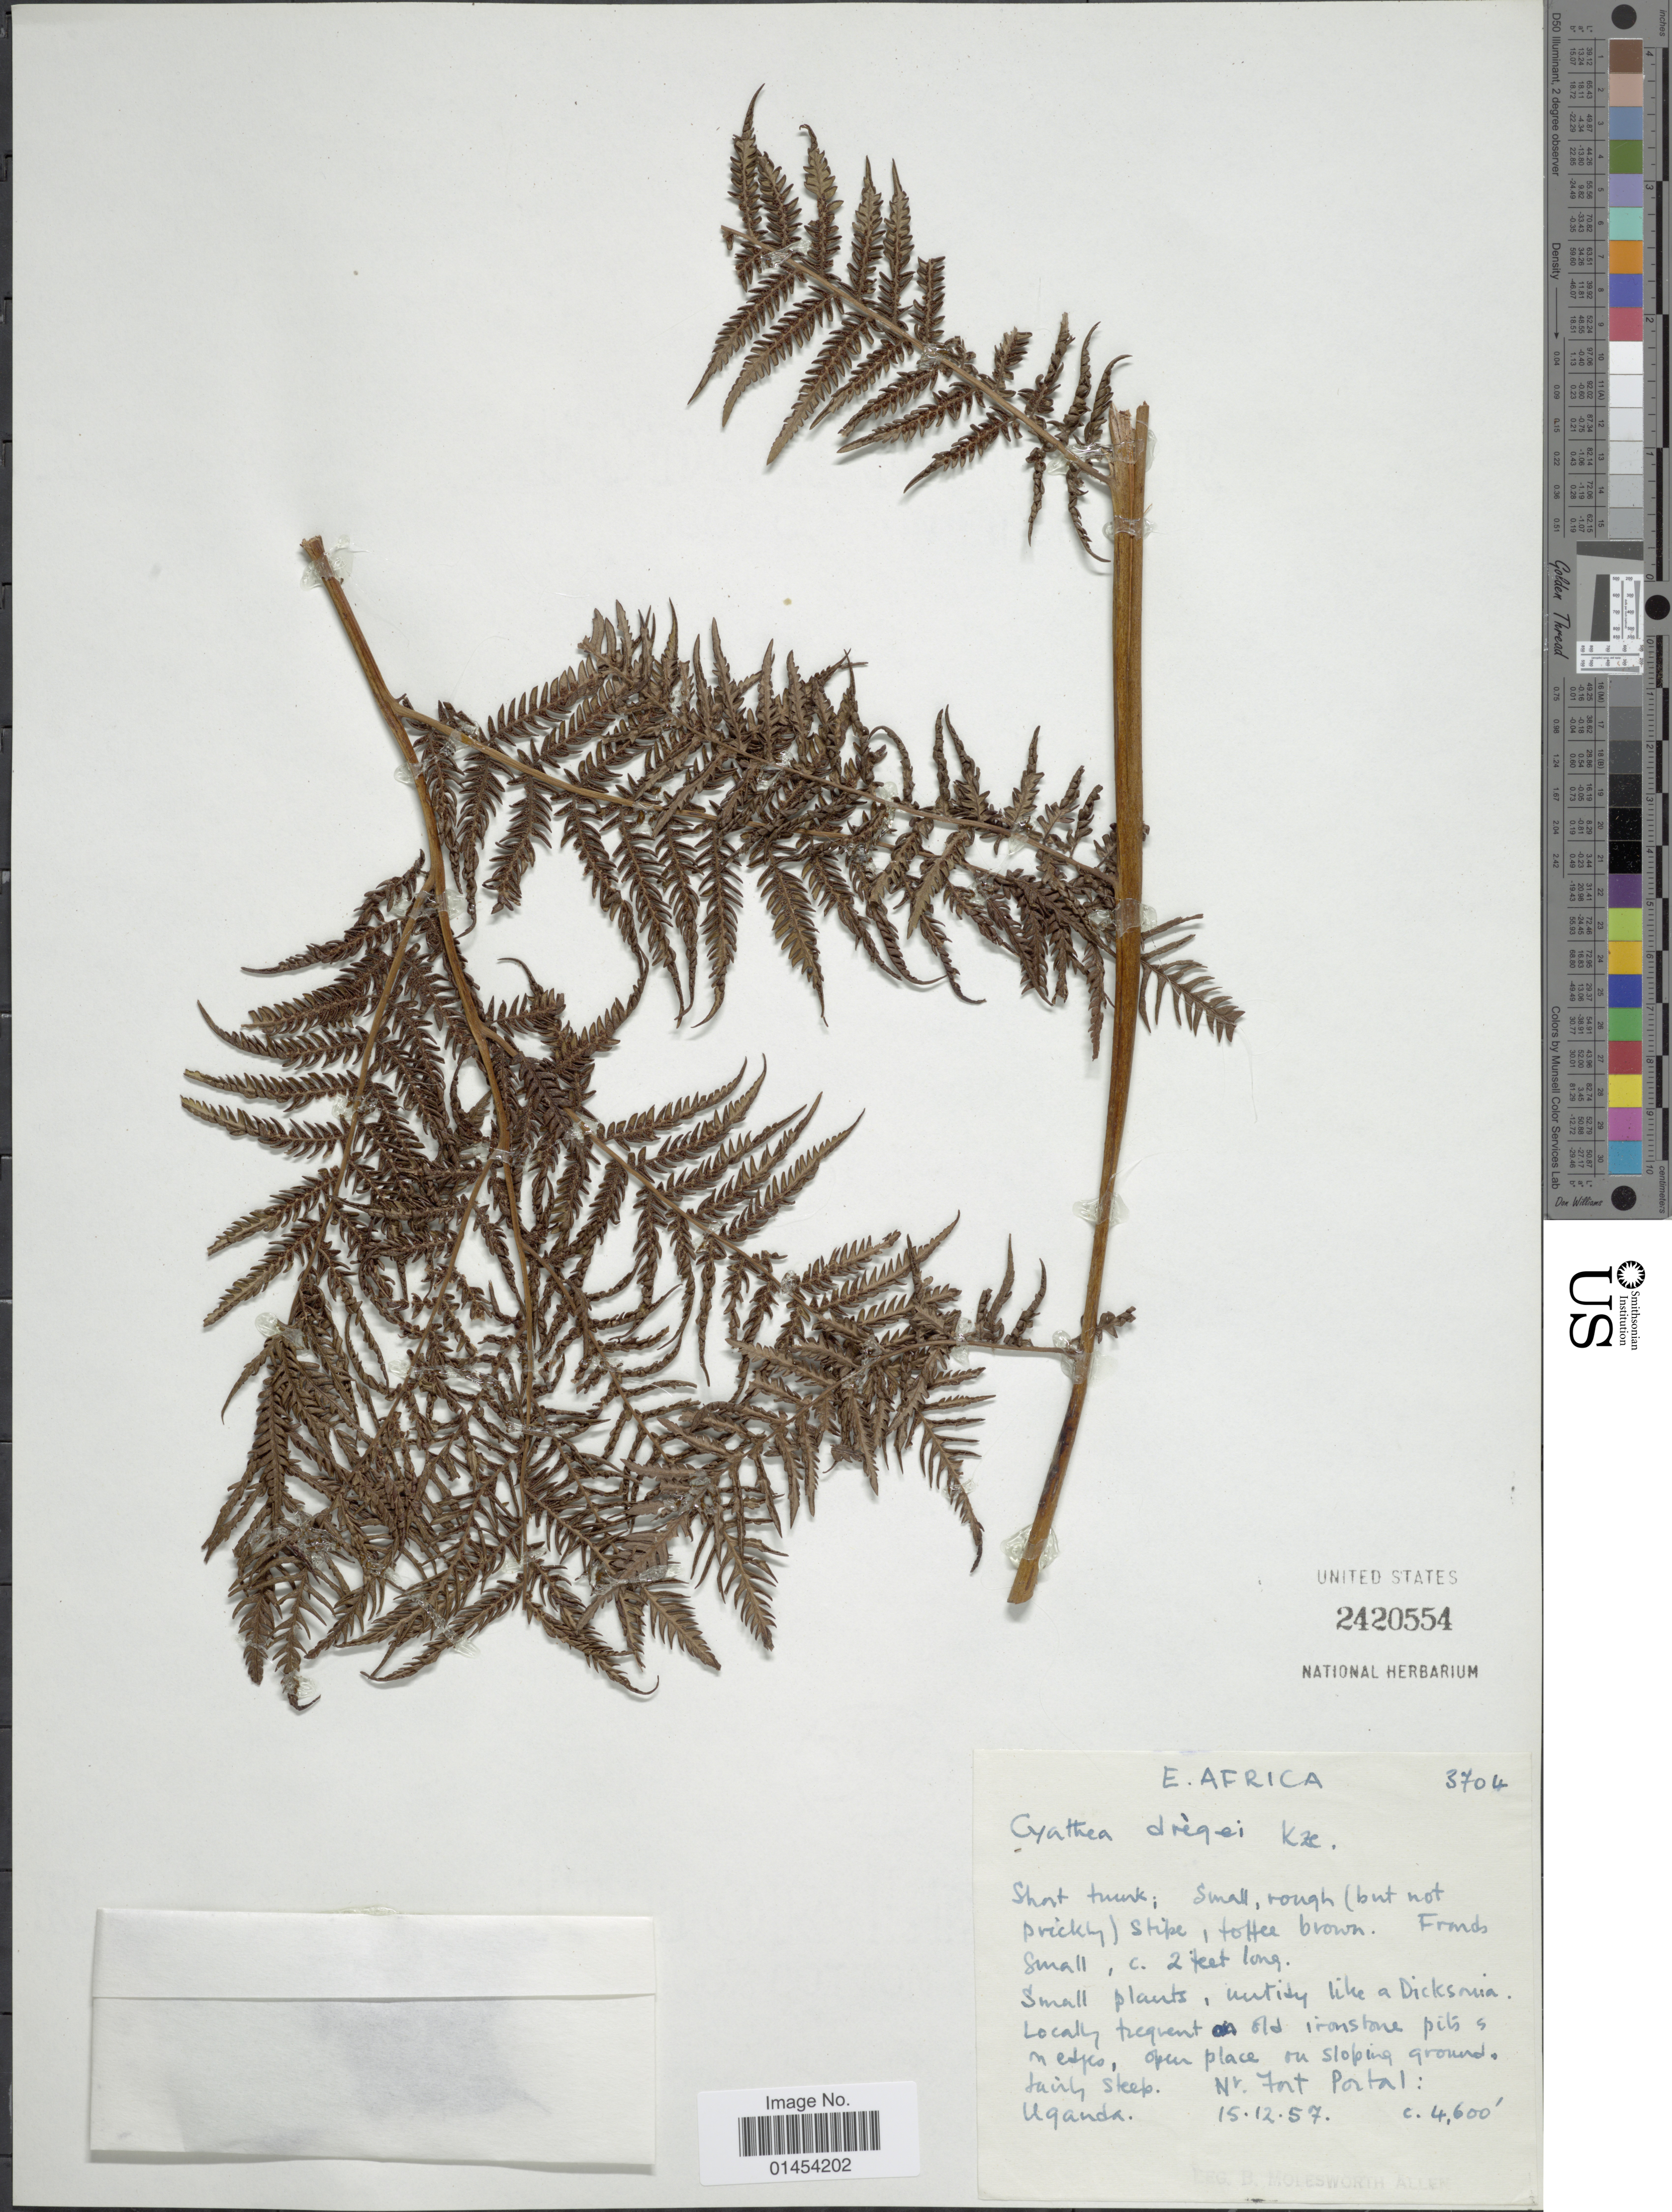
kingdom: Plantae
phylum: Tracheophyta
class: Polypodiopsida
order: Cyatheales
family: Cyatheaceae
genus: Cyathea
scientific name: Cyathea dregei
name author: Kunze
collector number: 3704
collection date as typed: Transcribed d/m/y: 15/12/57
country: Uganda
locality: E. Africa. Nr. Fort Portal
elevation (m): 1402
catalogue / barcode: US 2420554